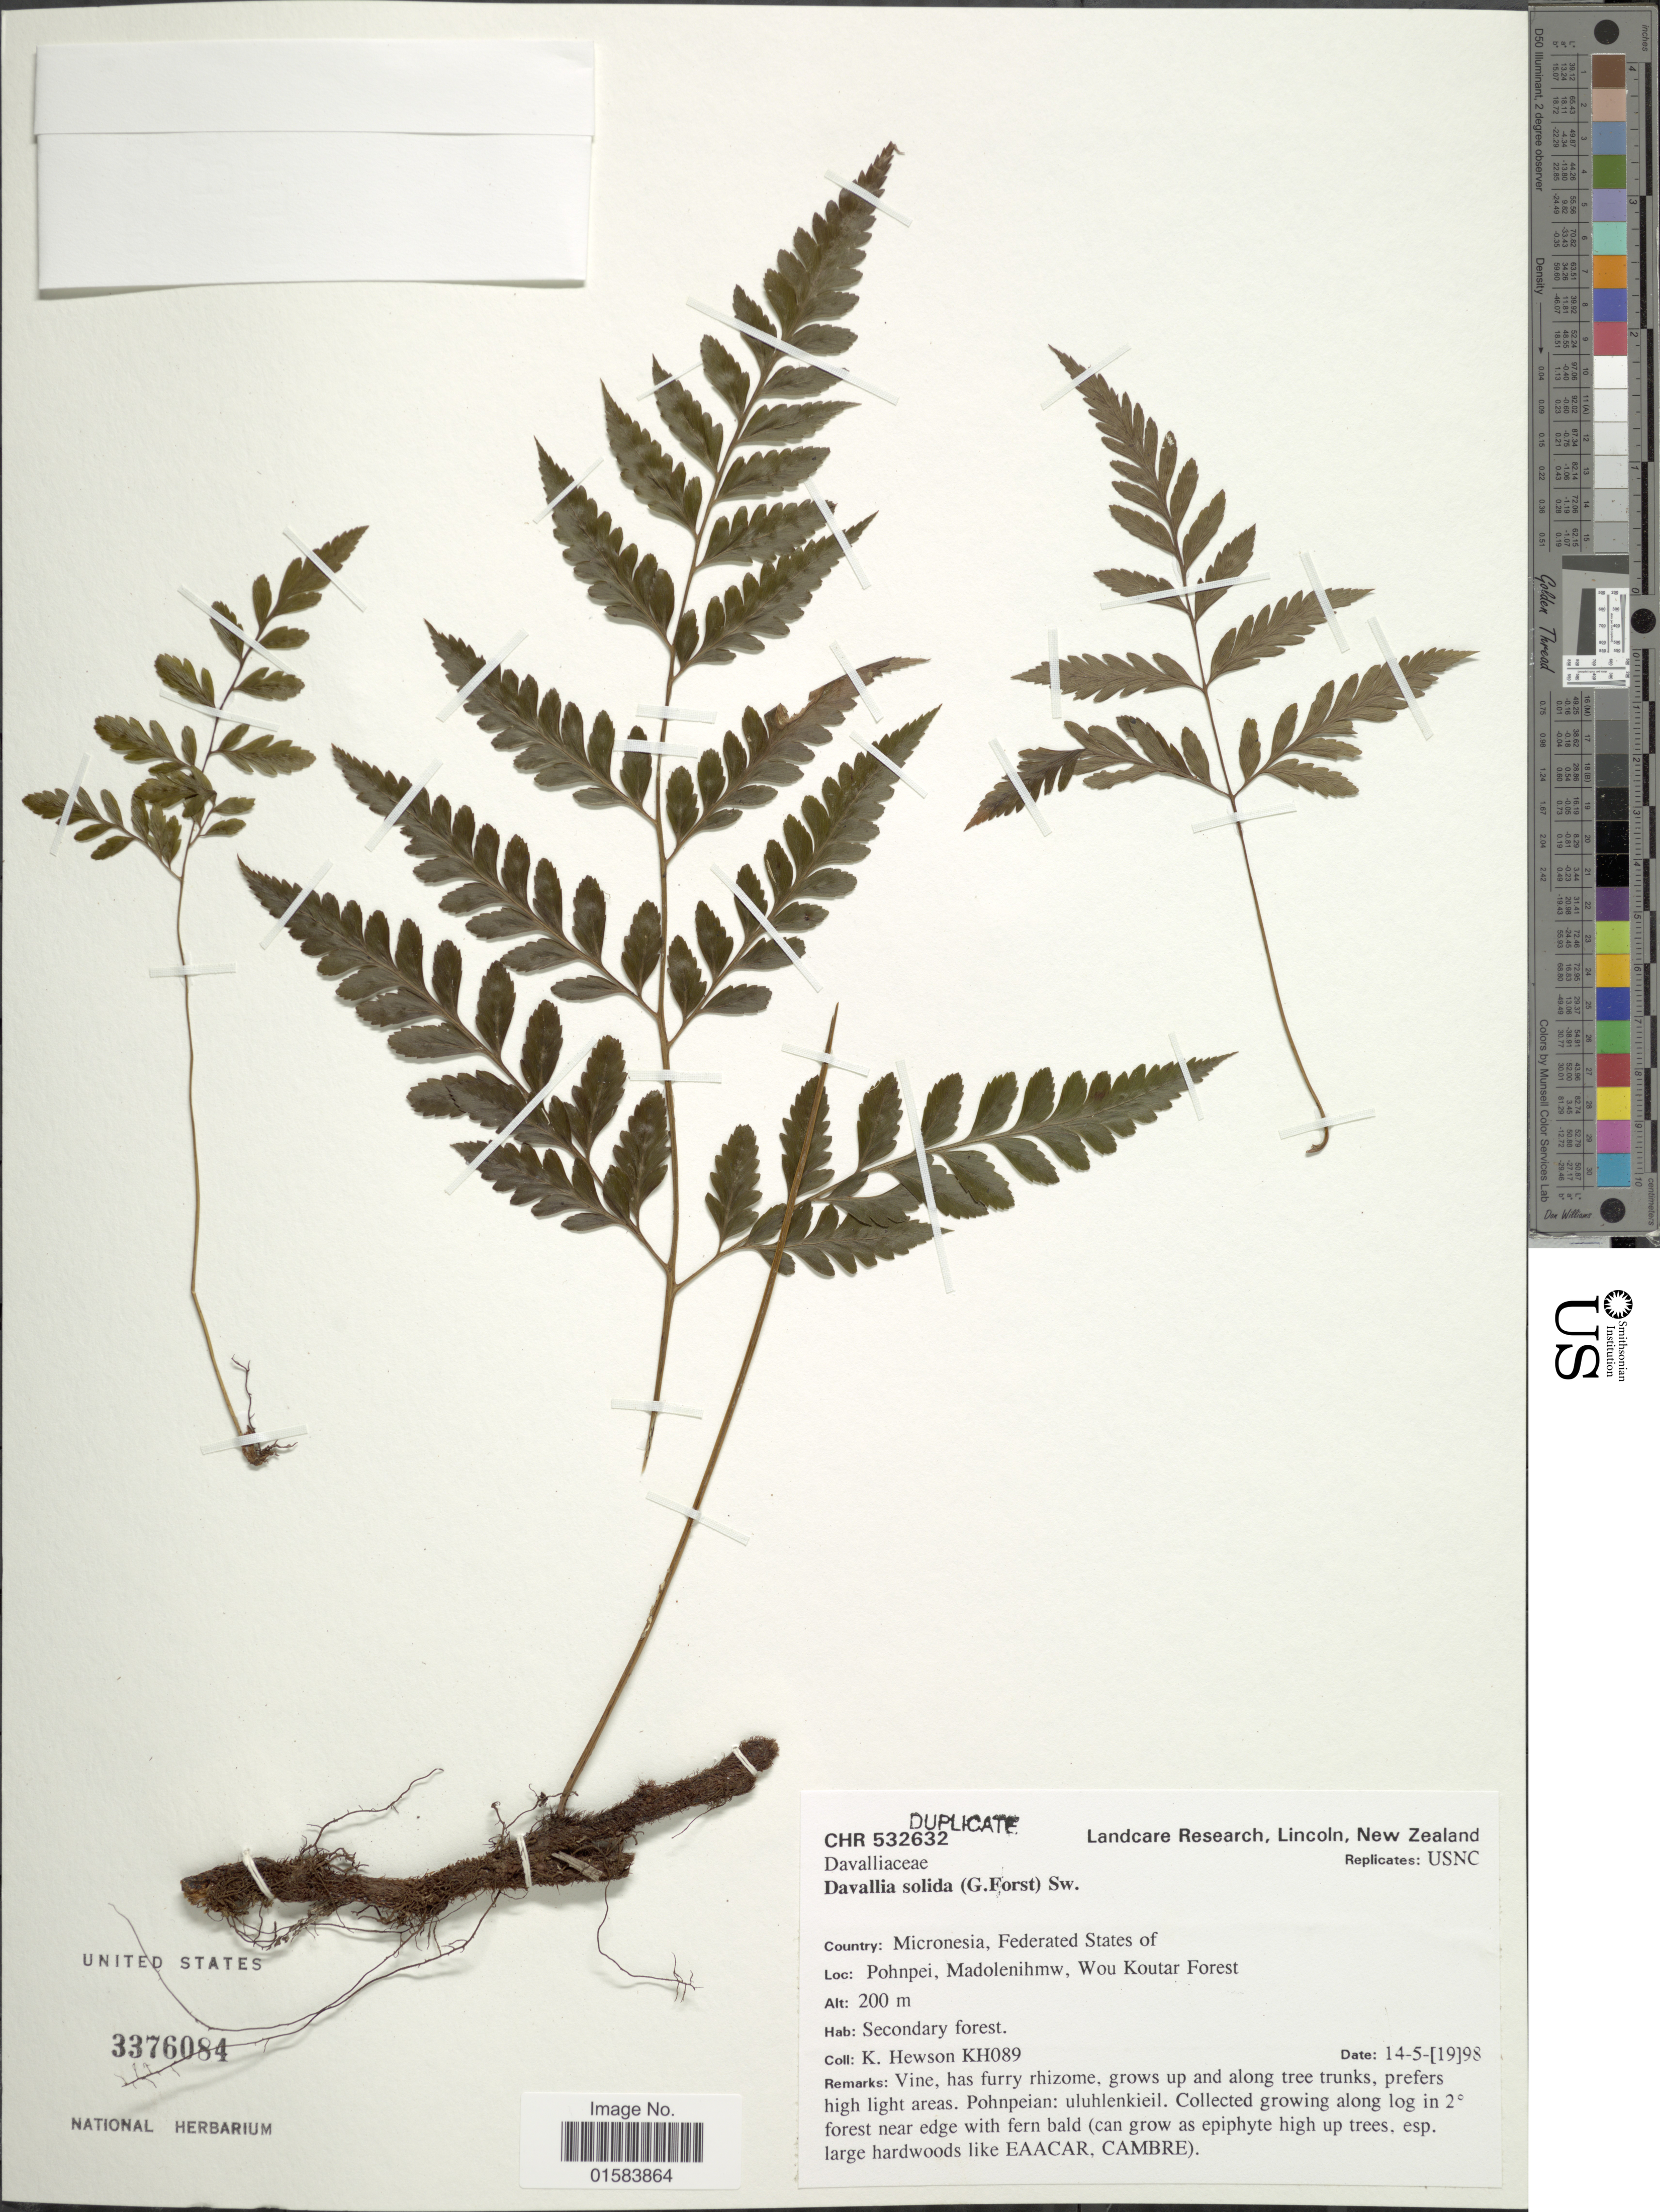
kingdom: Plantae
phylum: Tracheophyta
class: Polypodiopsida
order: Polypodiales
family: Davalliaceae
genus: Davallia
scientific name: Davallia solida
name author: (G. Forst.) Sw.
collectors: K. Hewson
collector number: KH089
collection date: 1998-05-14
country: Micronesia, Federated States of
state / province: Pohnpei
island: Pohnpei [Ponape]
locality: Madolenihmw, Wou Koutar Forest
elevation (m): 200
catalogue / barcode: US 3376084